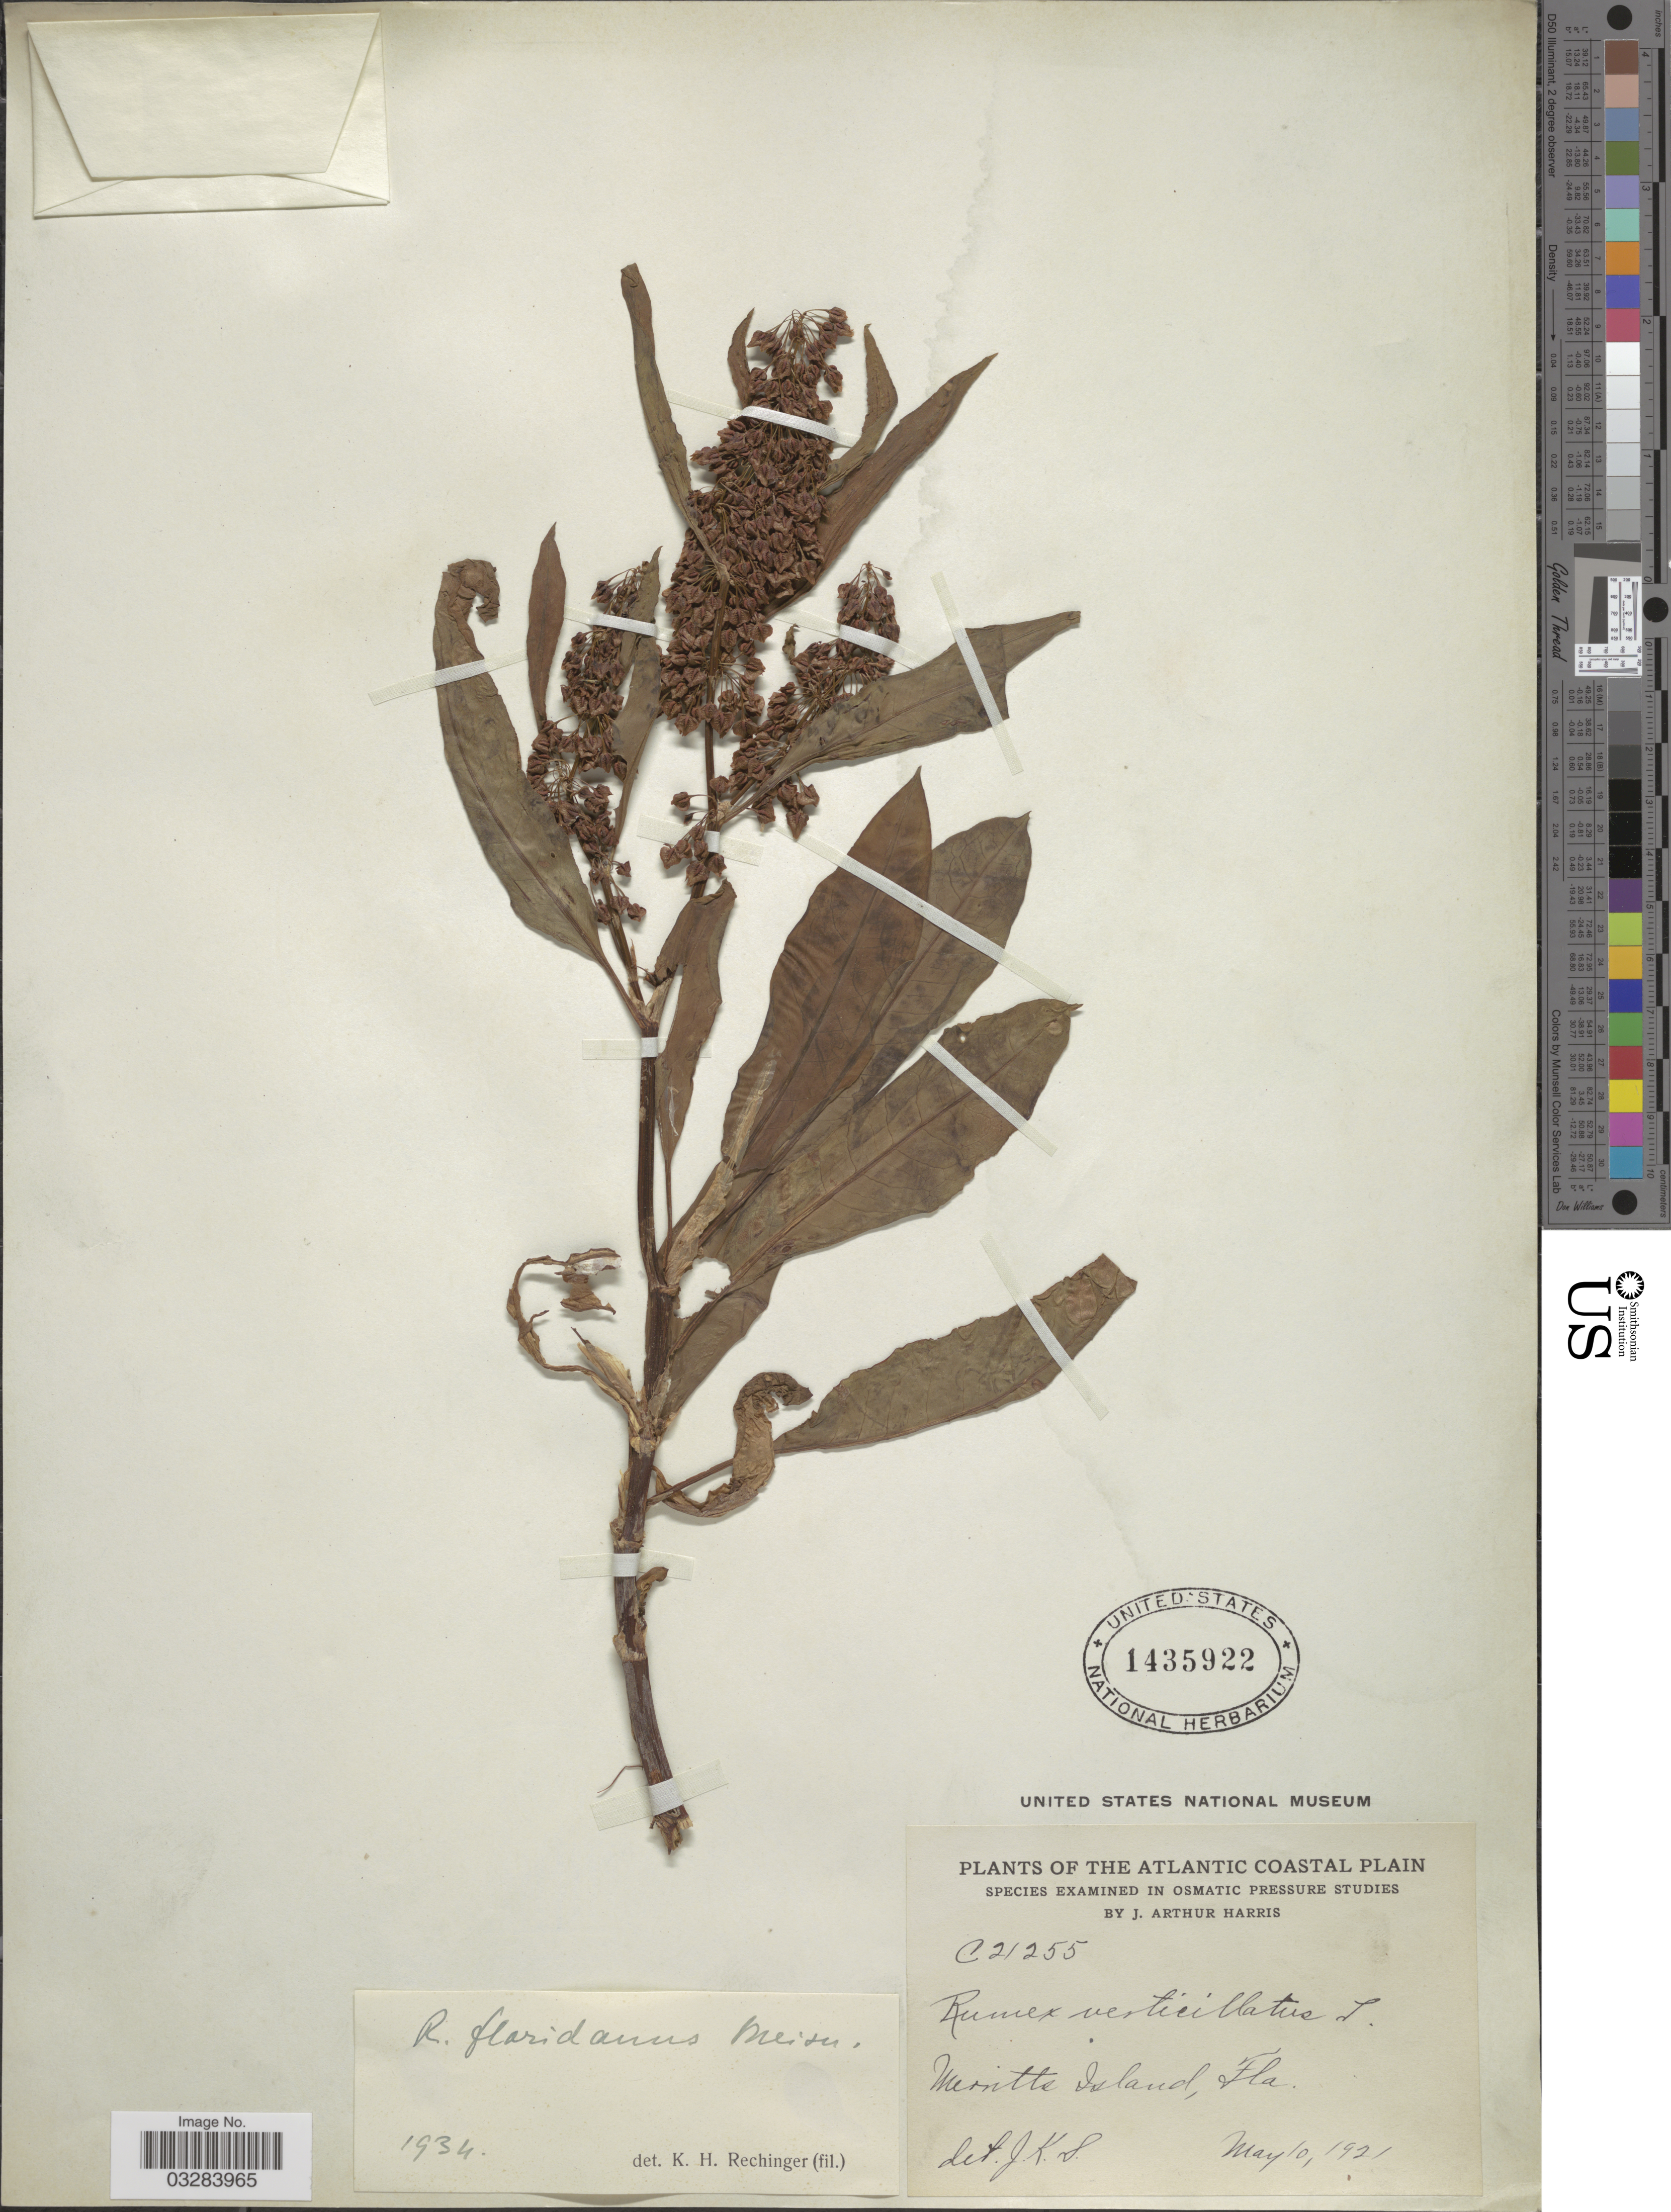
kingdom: Plantae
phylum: Tracheophyta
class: Magnoliopsida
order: Caryophyllales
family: Polygonaceae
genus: Rumex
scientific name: Rumex floridanus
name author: Meisn.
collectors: J. A. Harris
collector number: C21255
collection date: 1921-05-10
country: United States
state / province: Florida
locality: The Atlantic Coastal Plain. Merritts Island.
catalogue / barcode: US 1435922